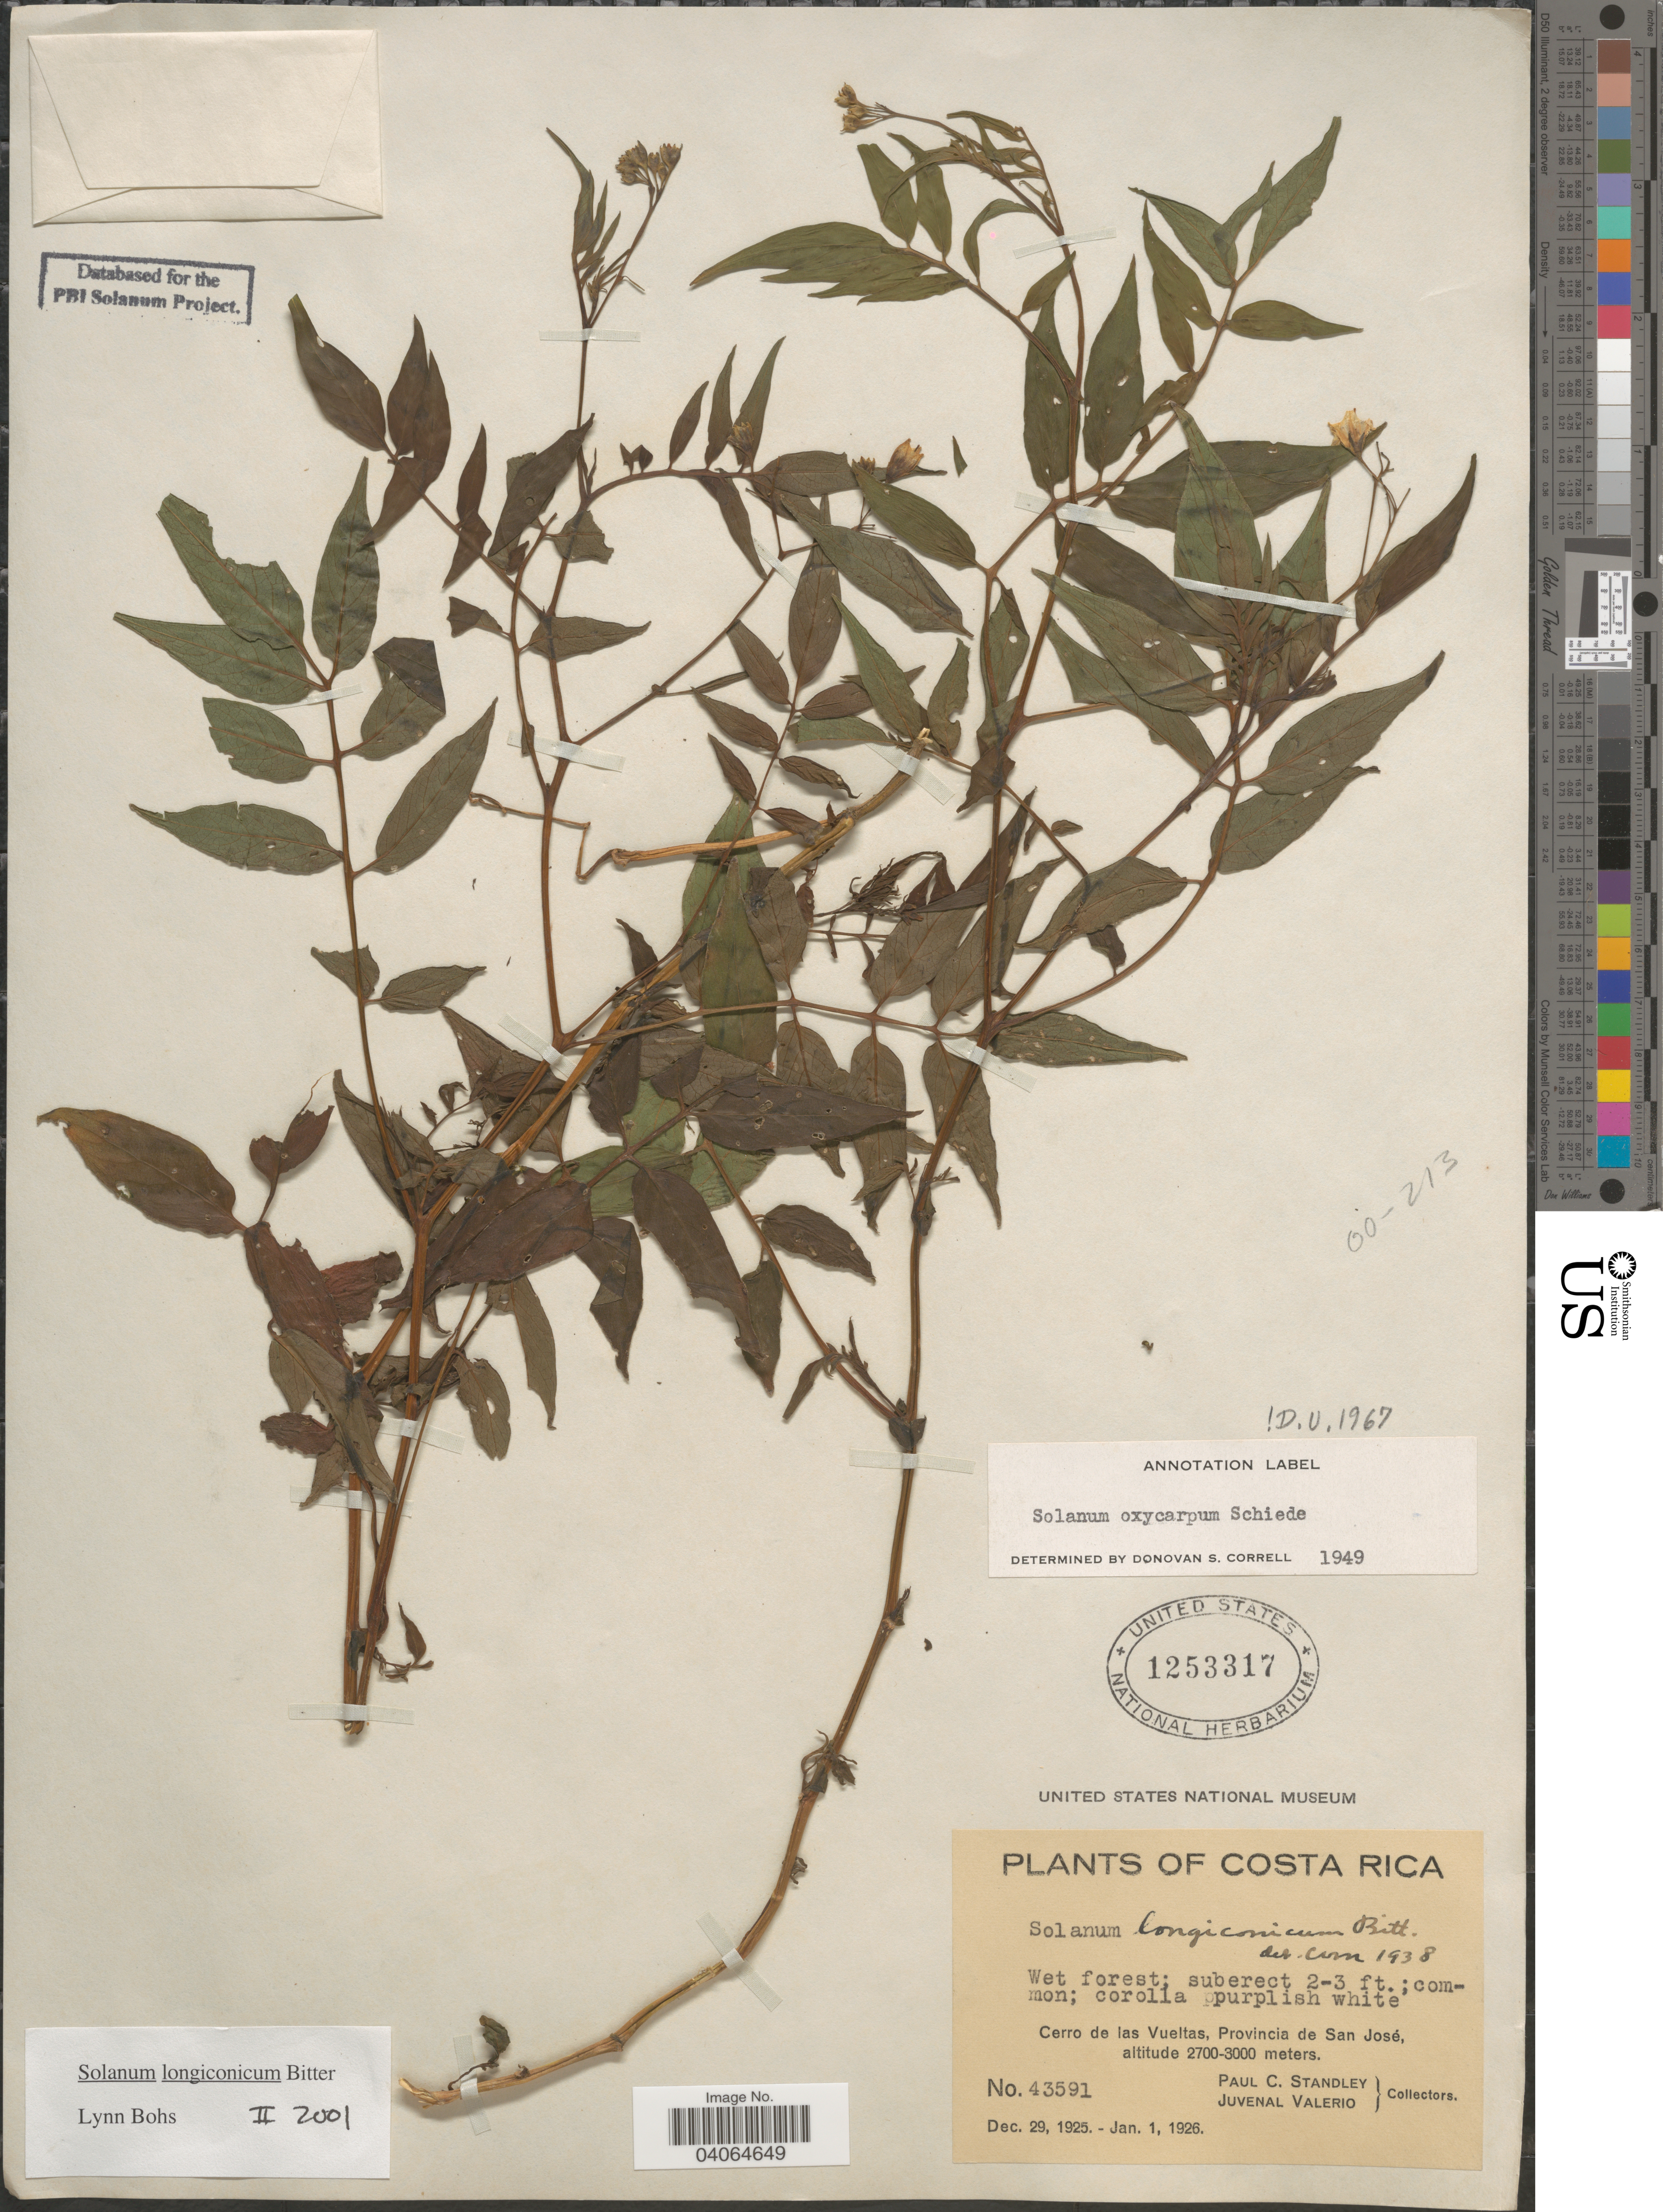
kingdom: Plantae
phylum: Tracheophyta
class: Magnoliopsida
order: Solanales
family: Solanaceae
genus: Solanum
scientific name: Solanum longiconicum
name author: Bitter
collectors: P. C. Standley & J. Valerio R.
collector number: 43591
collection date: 1925-12-29/1926-01-01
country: Costa Rica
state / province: San José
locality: Cerro de las Vueltas.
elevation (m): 2700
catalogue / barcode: US 1253317